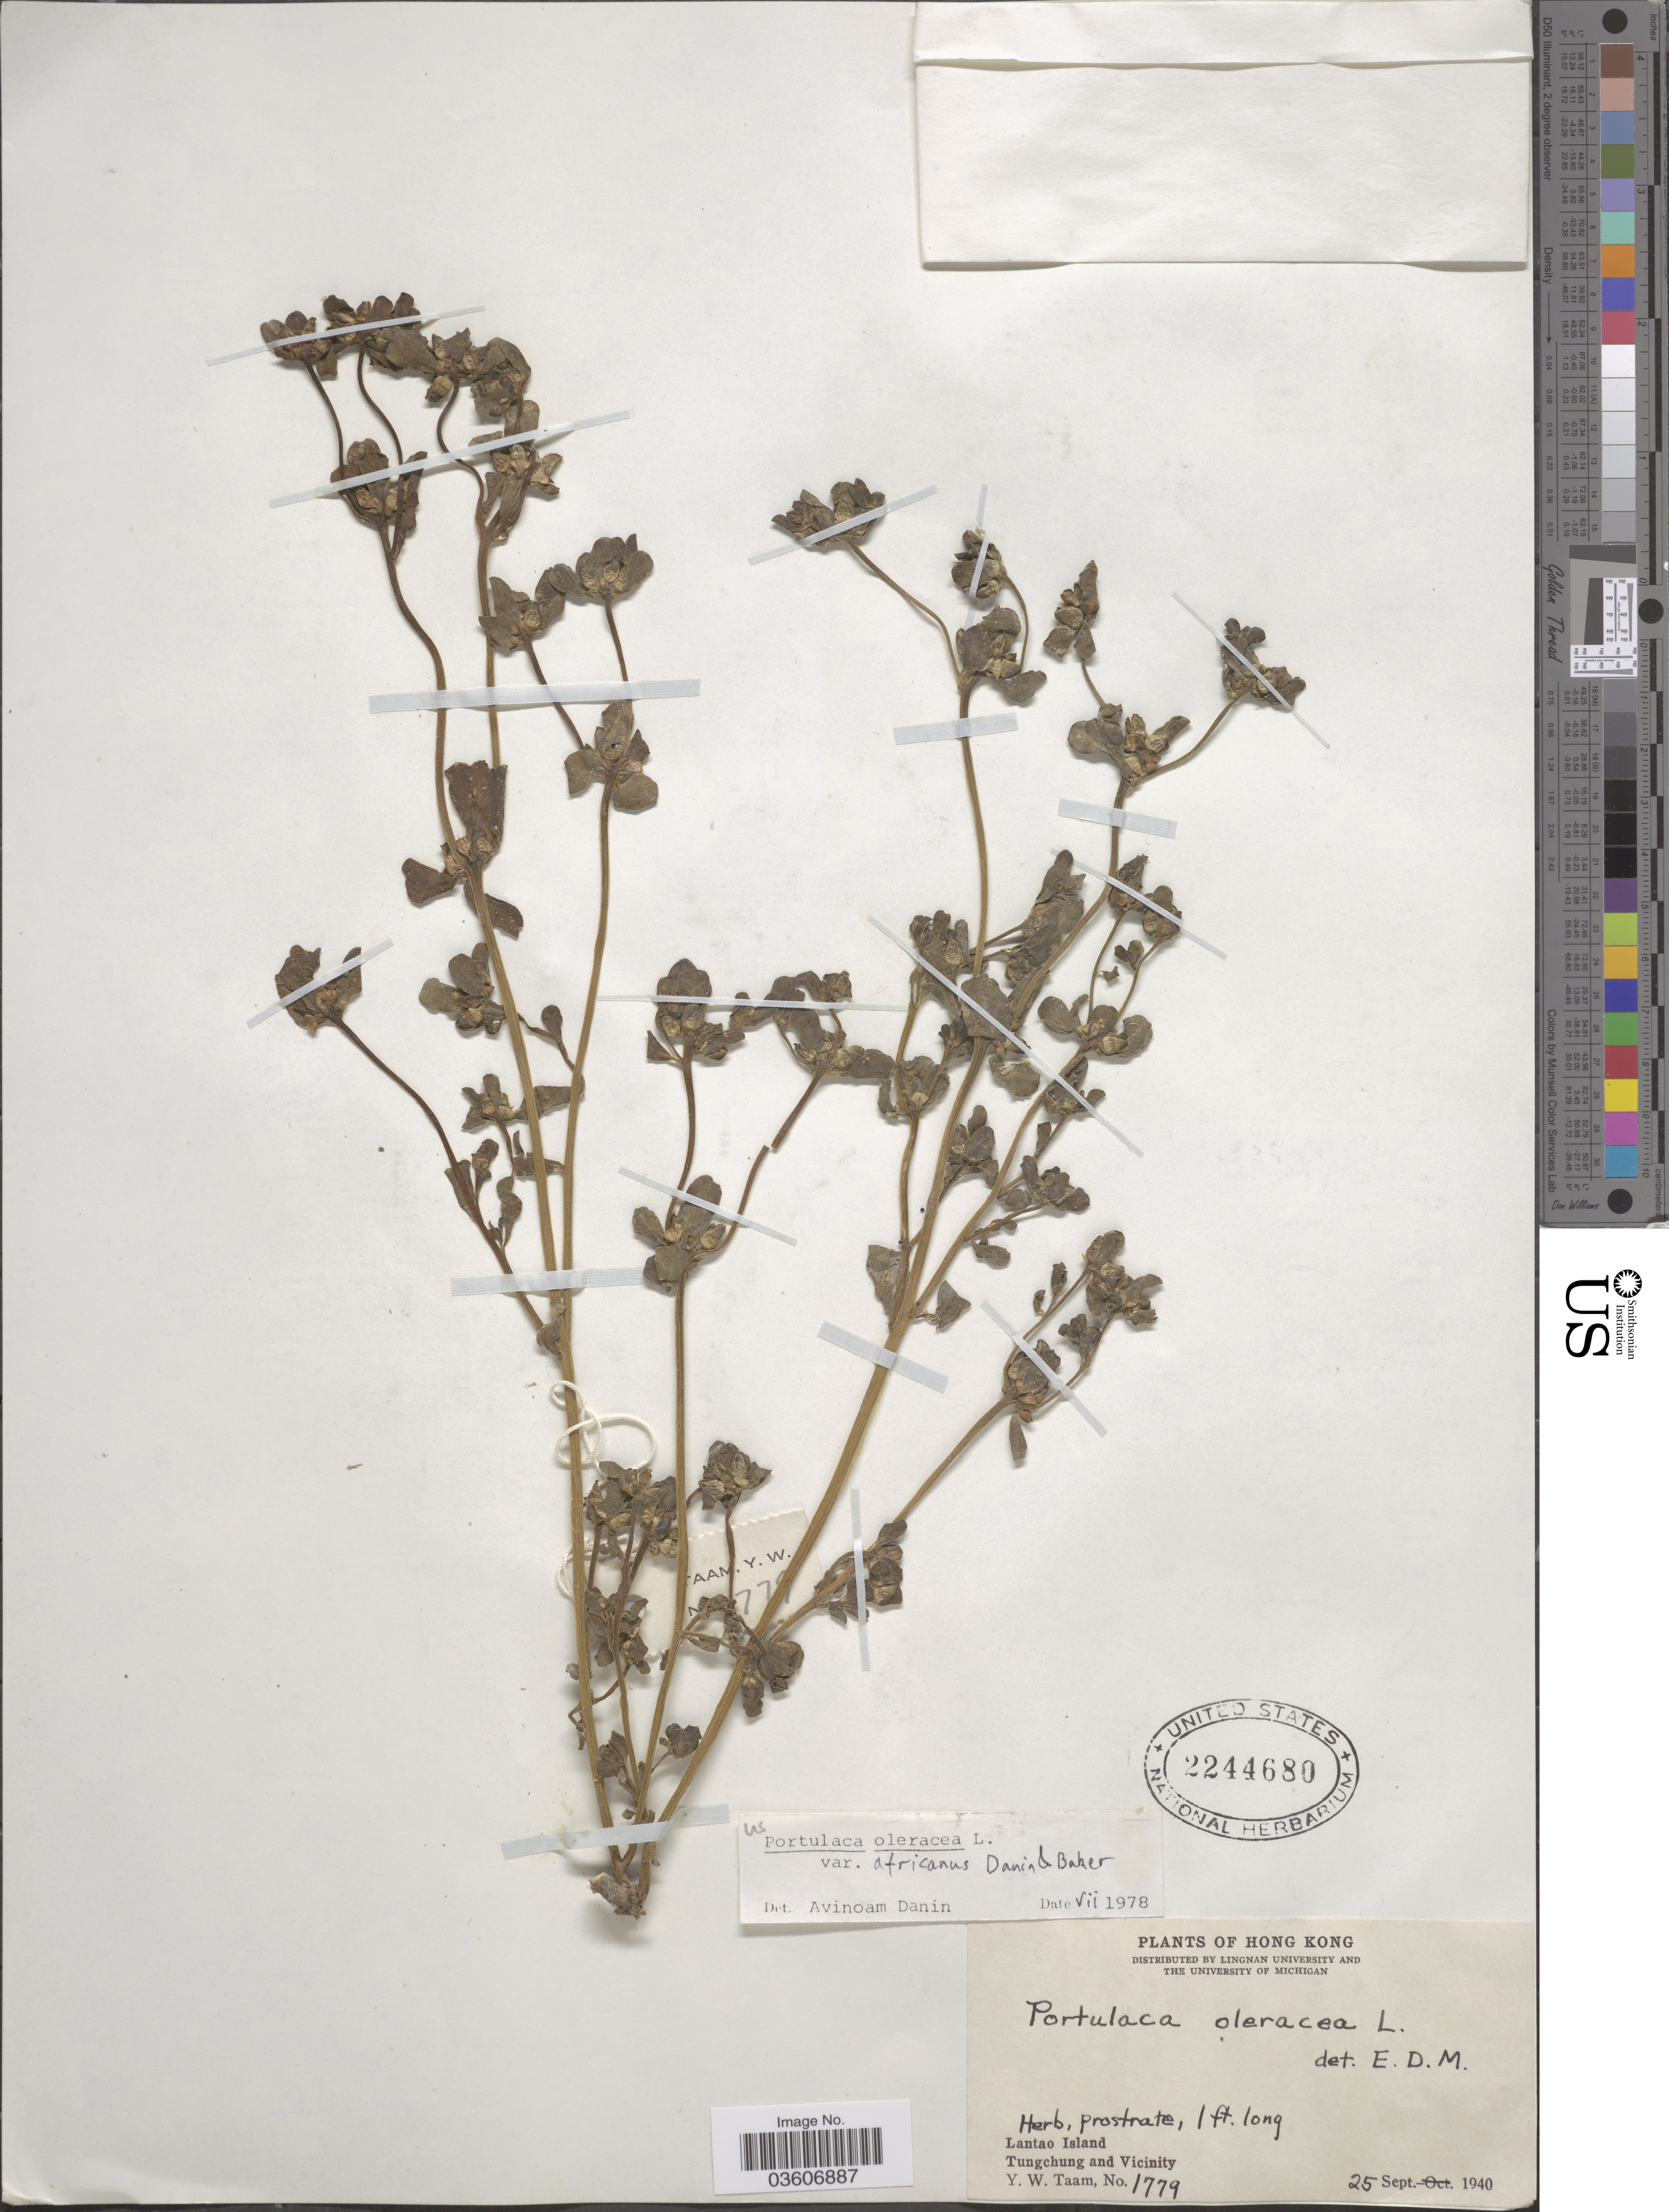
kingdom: Plantae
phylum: Tracheophyta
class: Magnoliopsida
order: Caryophyllales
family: Portulacaceae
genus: Portulaca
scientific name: Portulaca oleracea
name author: L.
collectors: Y. W. Taam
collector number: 1779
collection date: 1940-09-25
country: China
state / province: Hong Kong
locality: Lantao Island. Tungchung and Vicinity.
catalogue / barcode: US 2244680